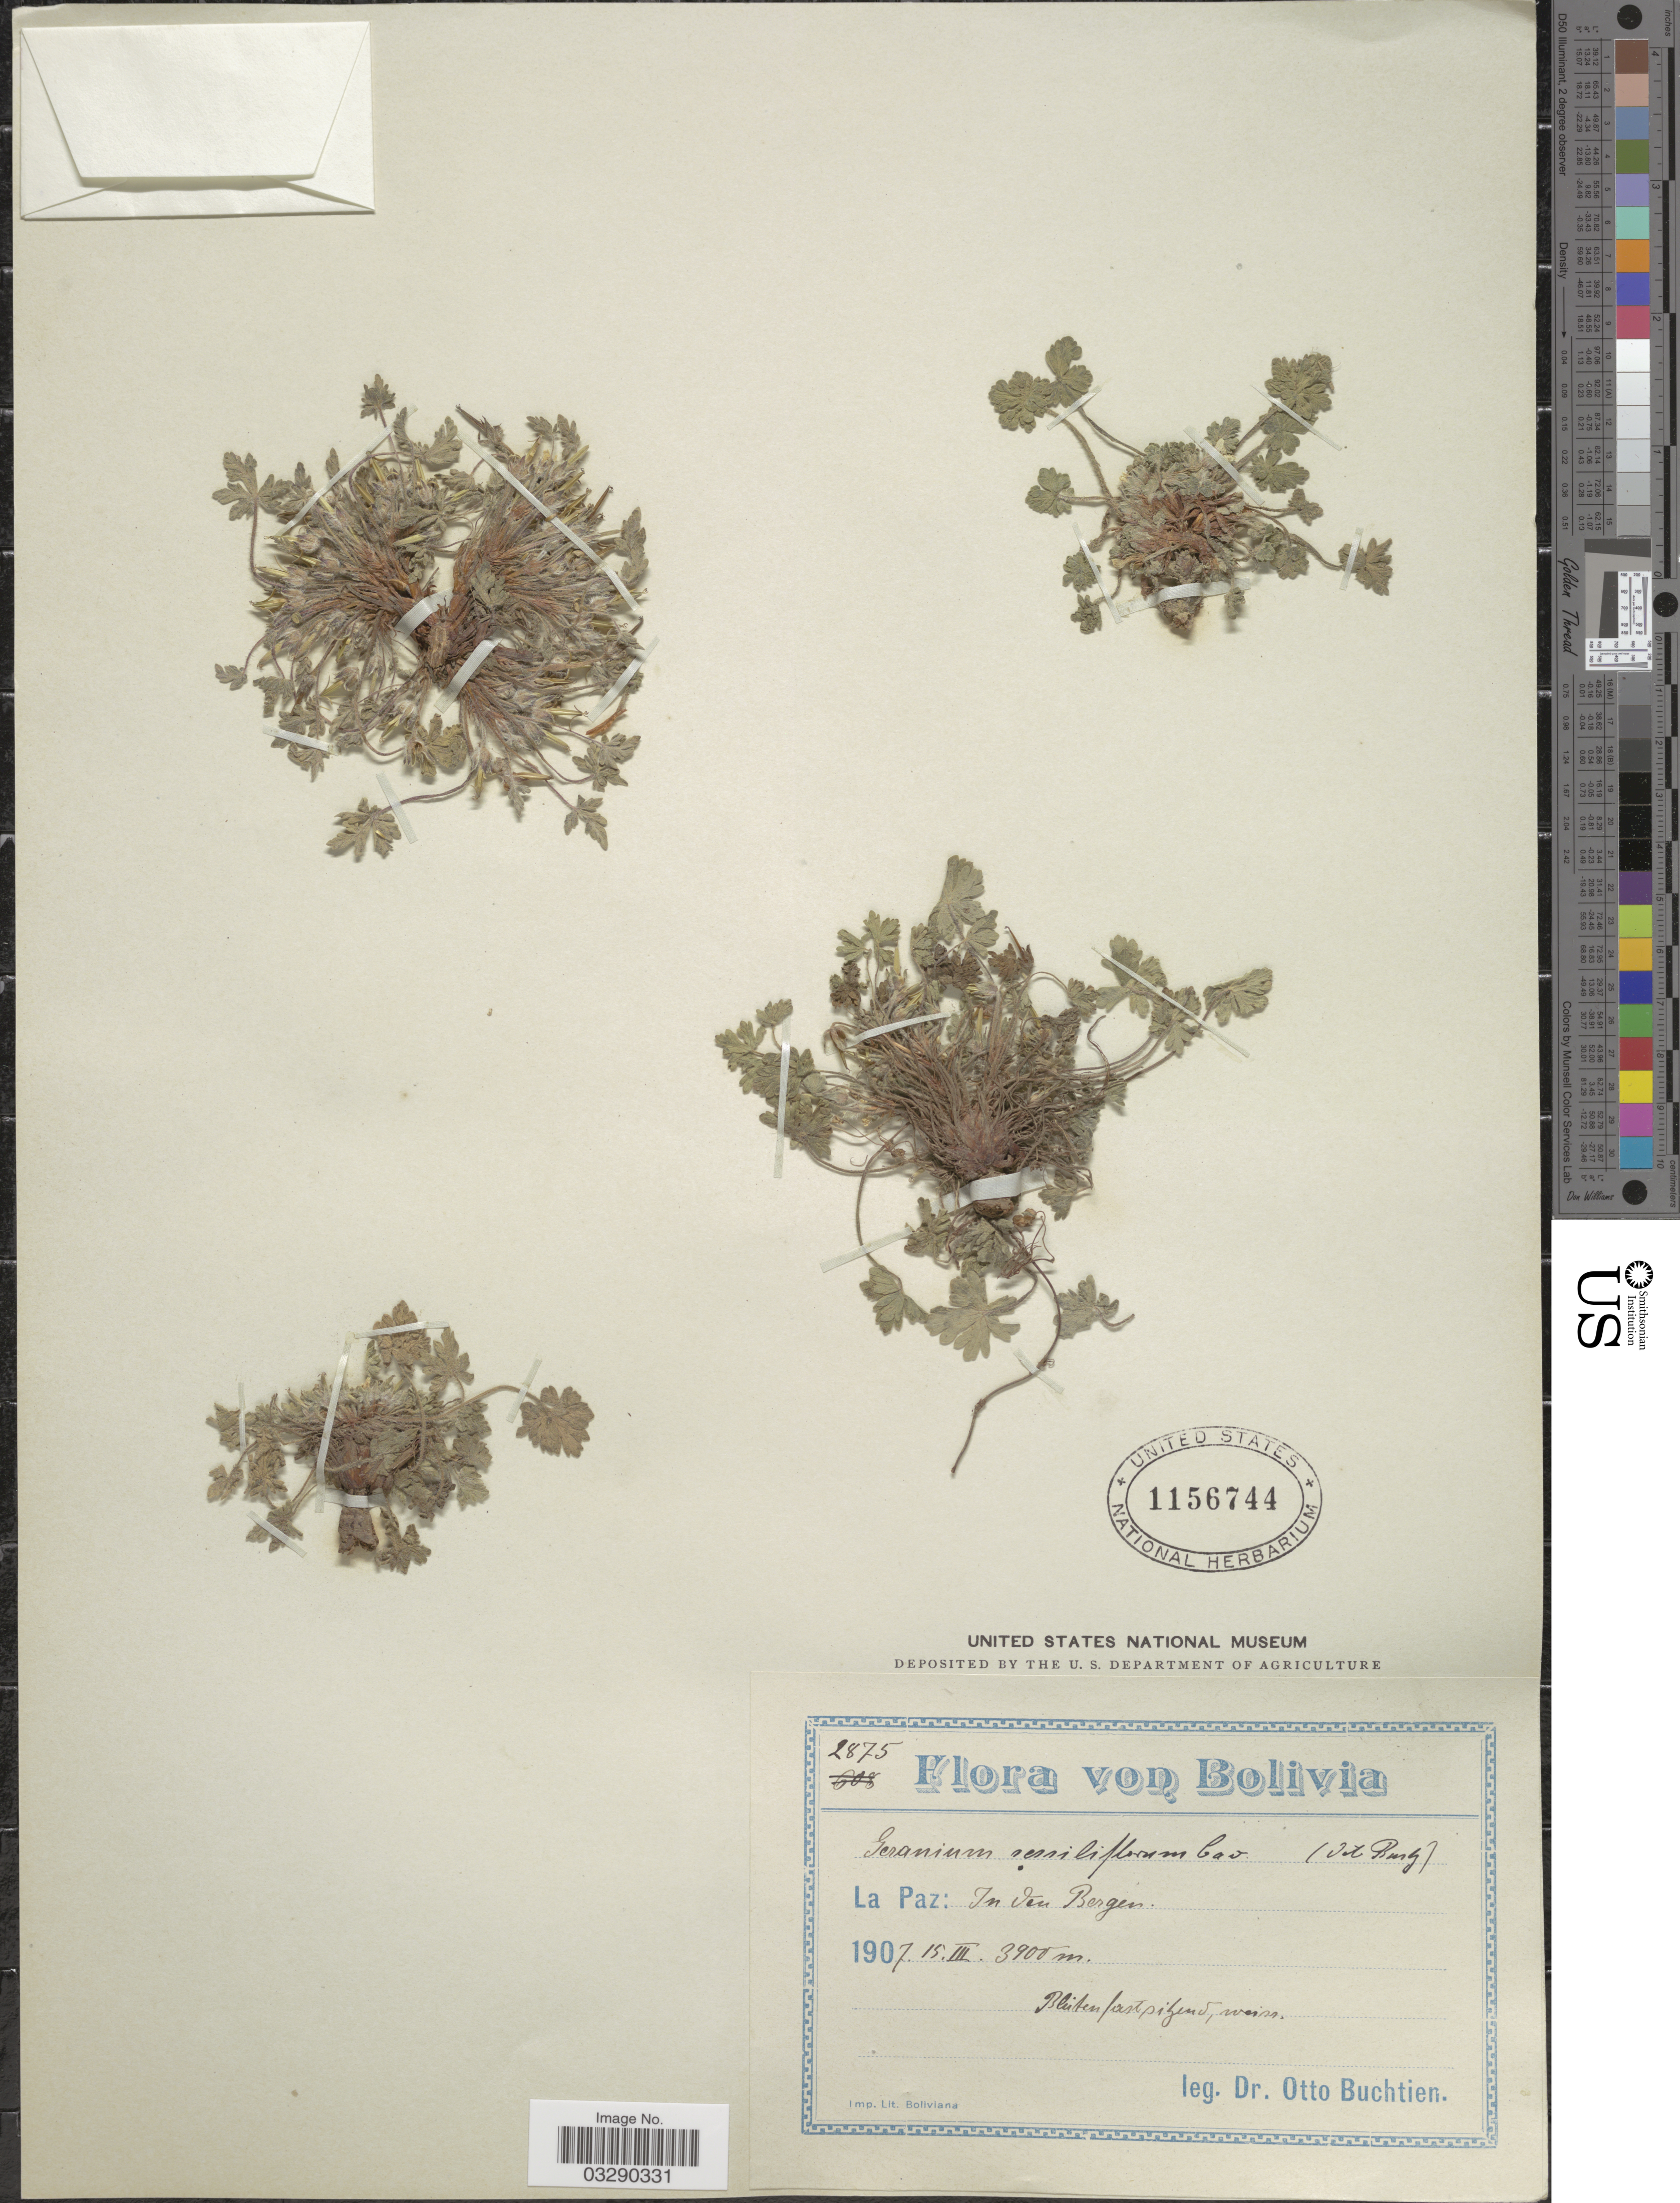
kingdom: Plantae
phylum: Tracheophyta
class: Magnoliopsida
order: Geraniales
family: Geraniaceae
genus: Geranium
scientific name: Geranium sessiliflorum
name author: Cav.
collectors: O. Buchtien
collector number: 2875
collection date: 1907-03-15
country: Bolivia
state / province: La Paz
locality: In den Bergen.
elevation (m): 3900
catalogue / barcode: US 1156744